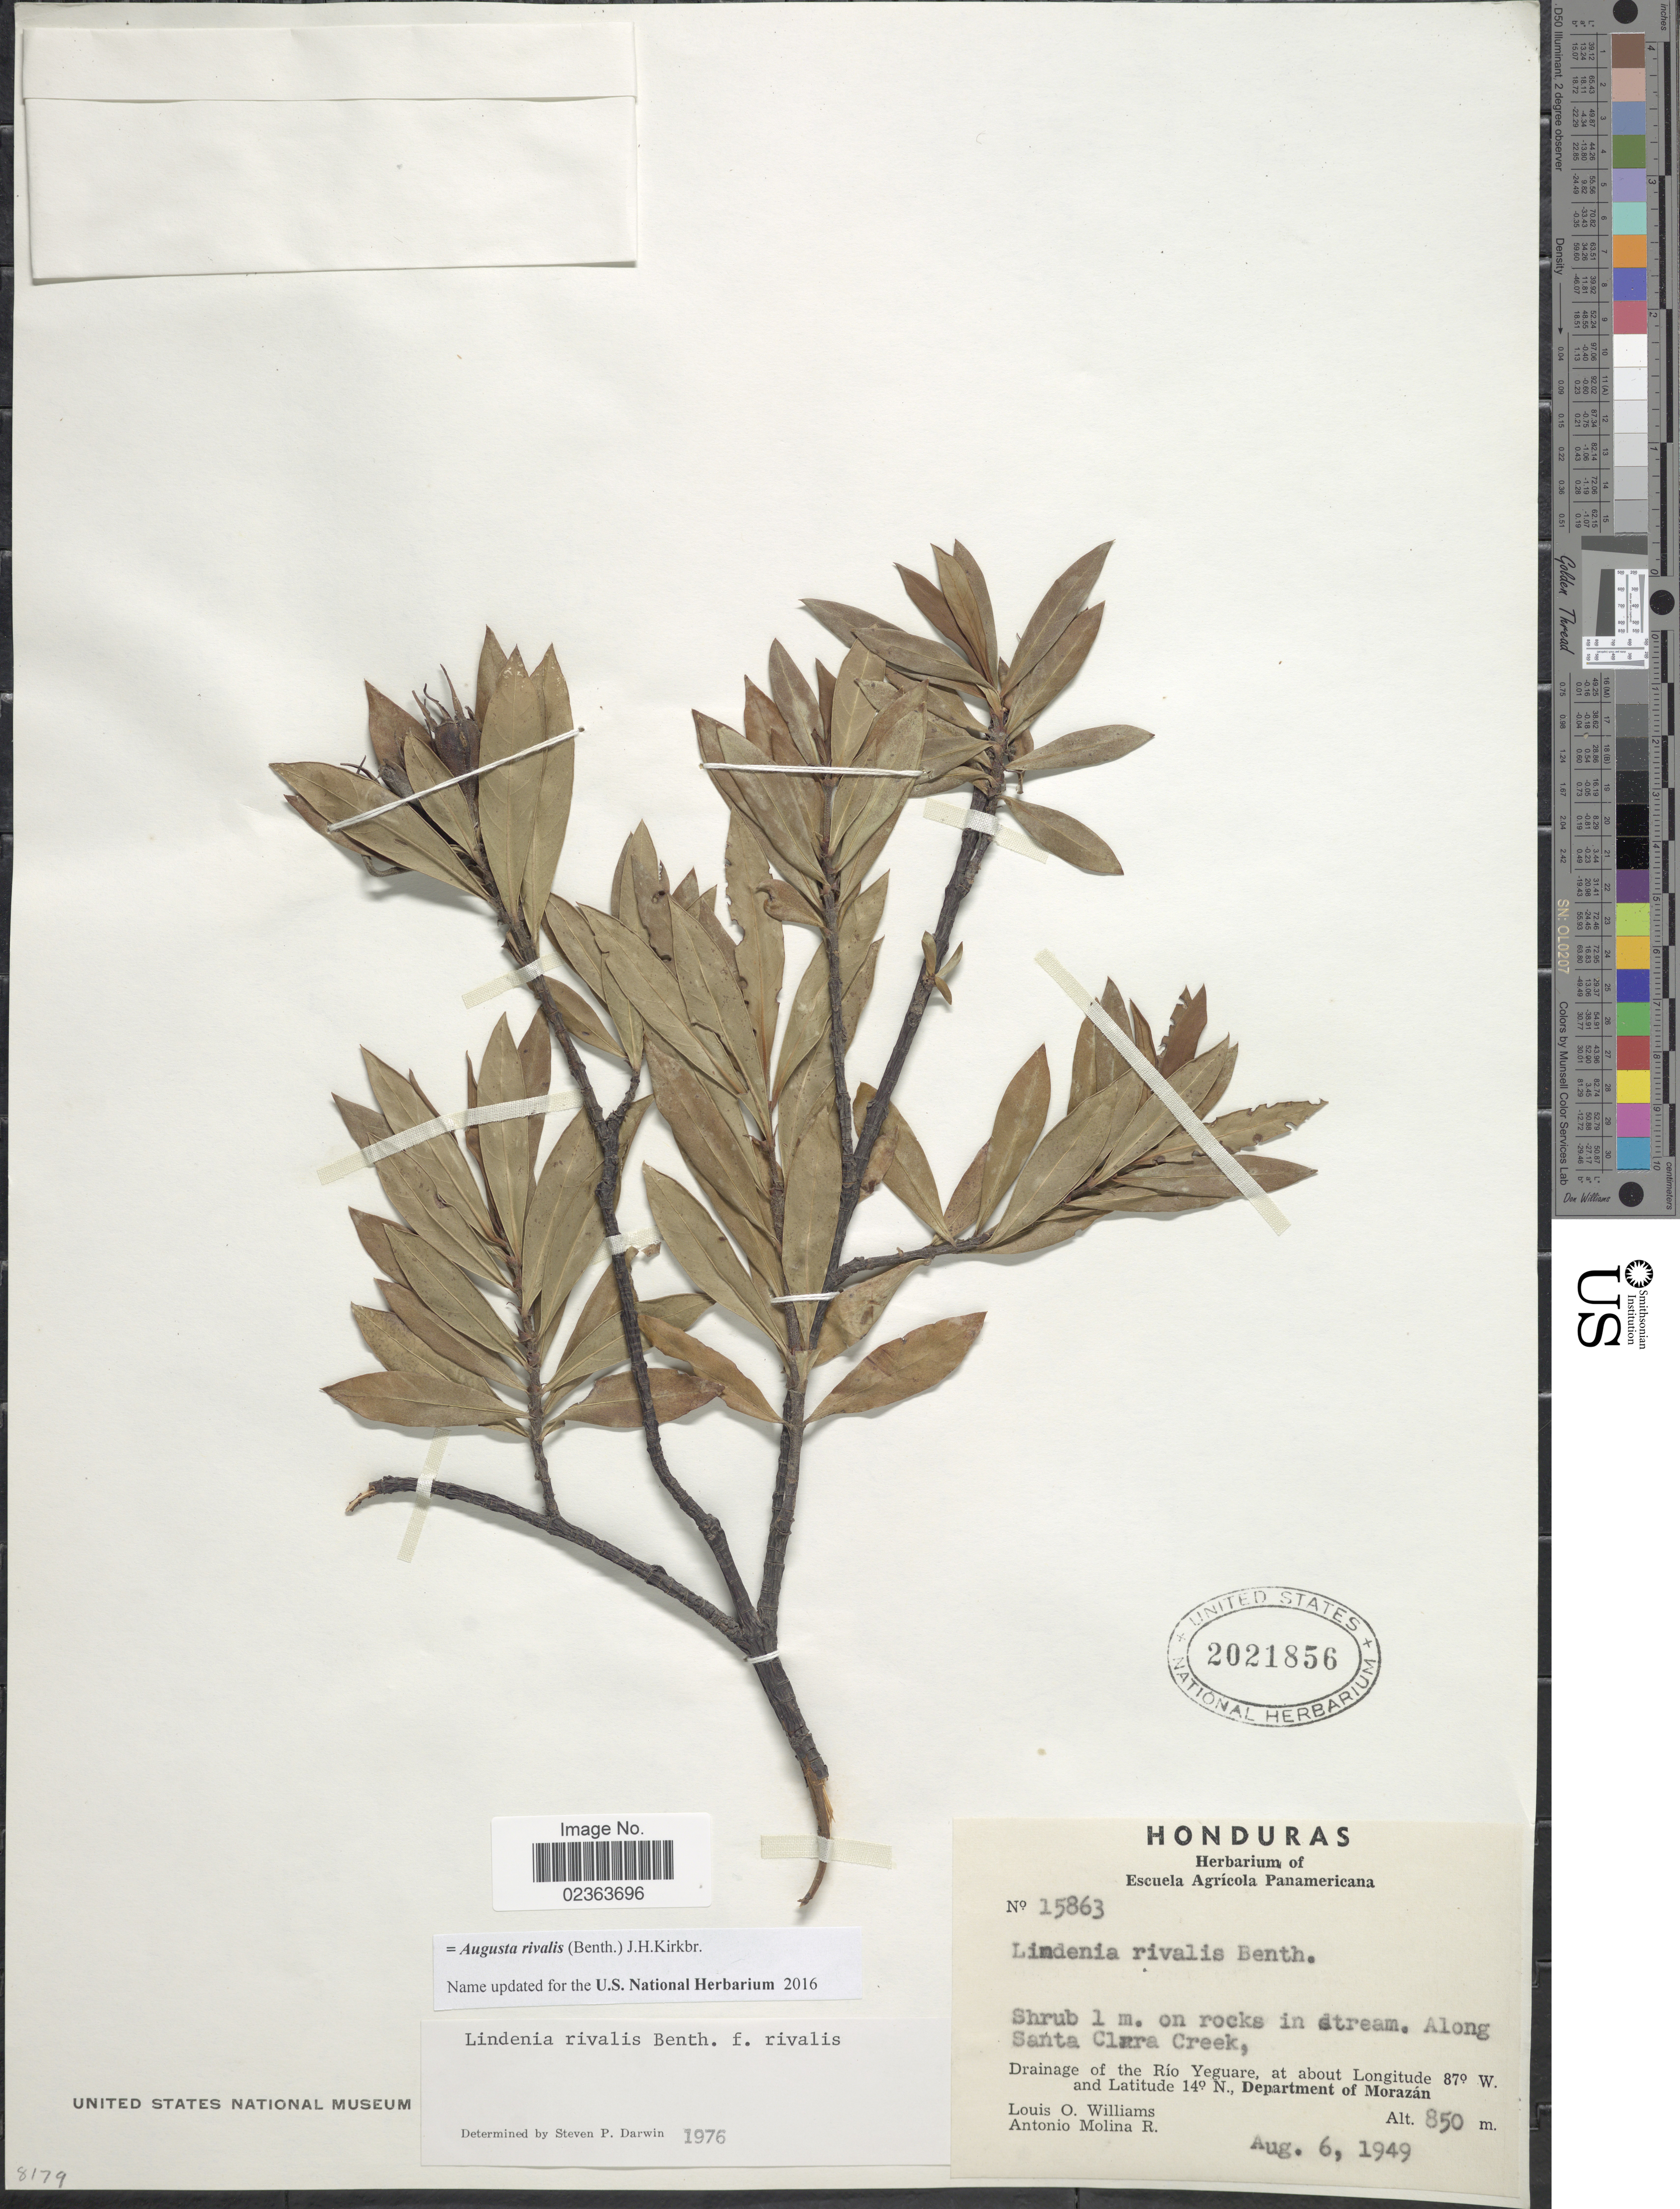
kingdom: Plantae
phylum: Tracheophyta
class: Magnoliopsida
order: Gentianales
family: Rubiaceae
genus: Augusta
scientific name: Augusta rivalis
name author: (Benth.) J.H. Kirkbr.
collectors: L. O. Williams & A. Molina R.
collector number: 15863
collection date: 1949-08-06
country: Honduras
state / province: Fco. Morazán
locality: Along Santa Clara Creek, Drainage of the Río Yeguare, Department of Morazán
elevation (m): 850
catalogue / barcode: US 2021856